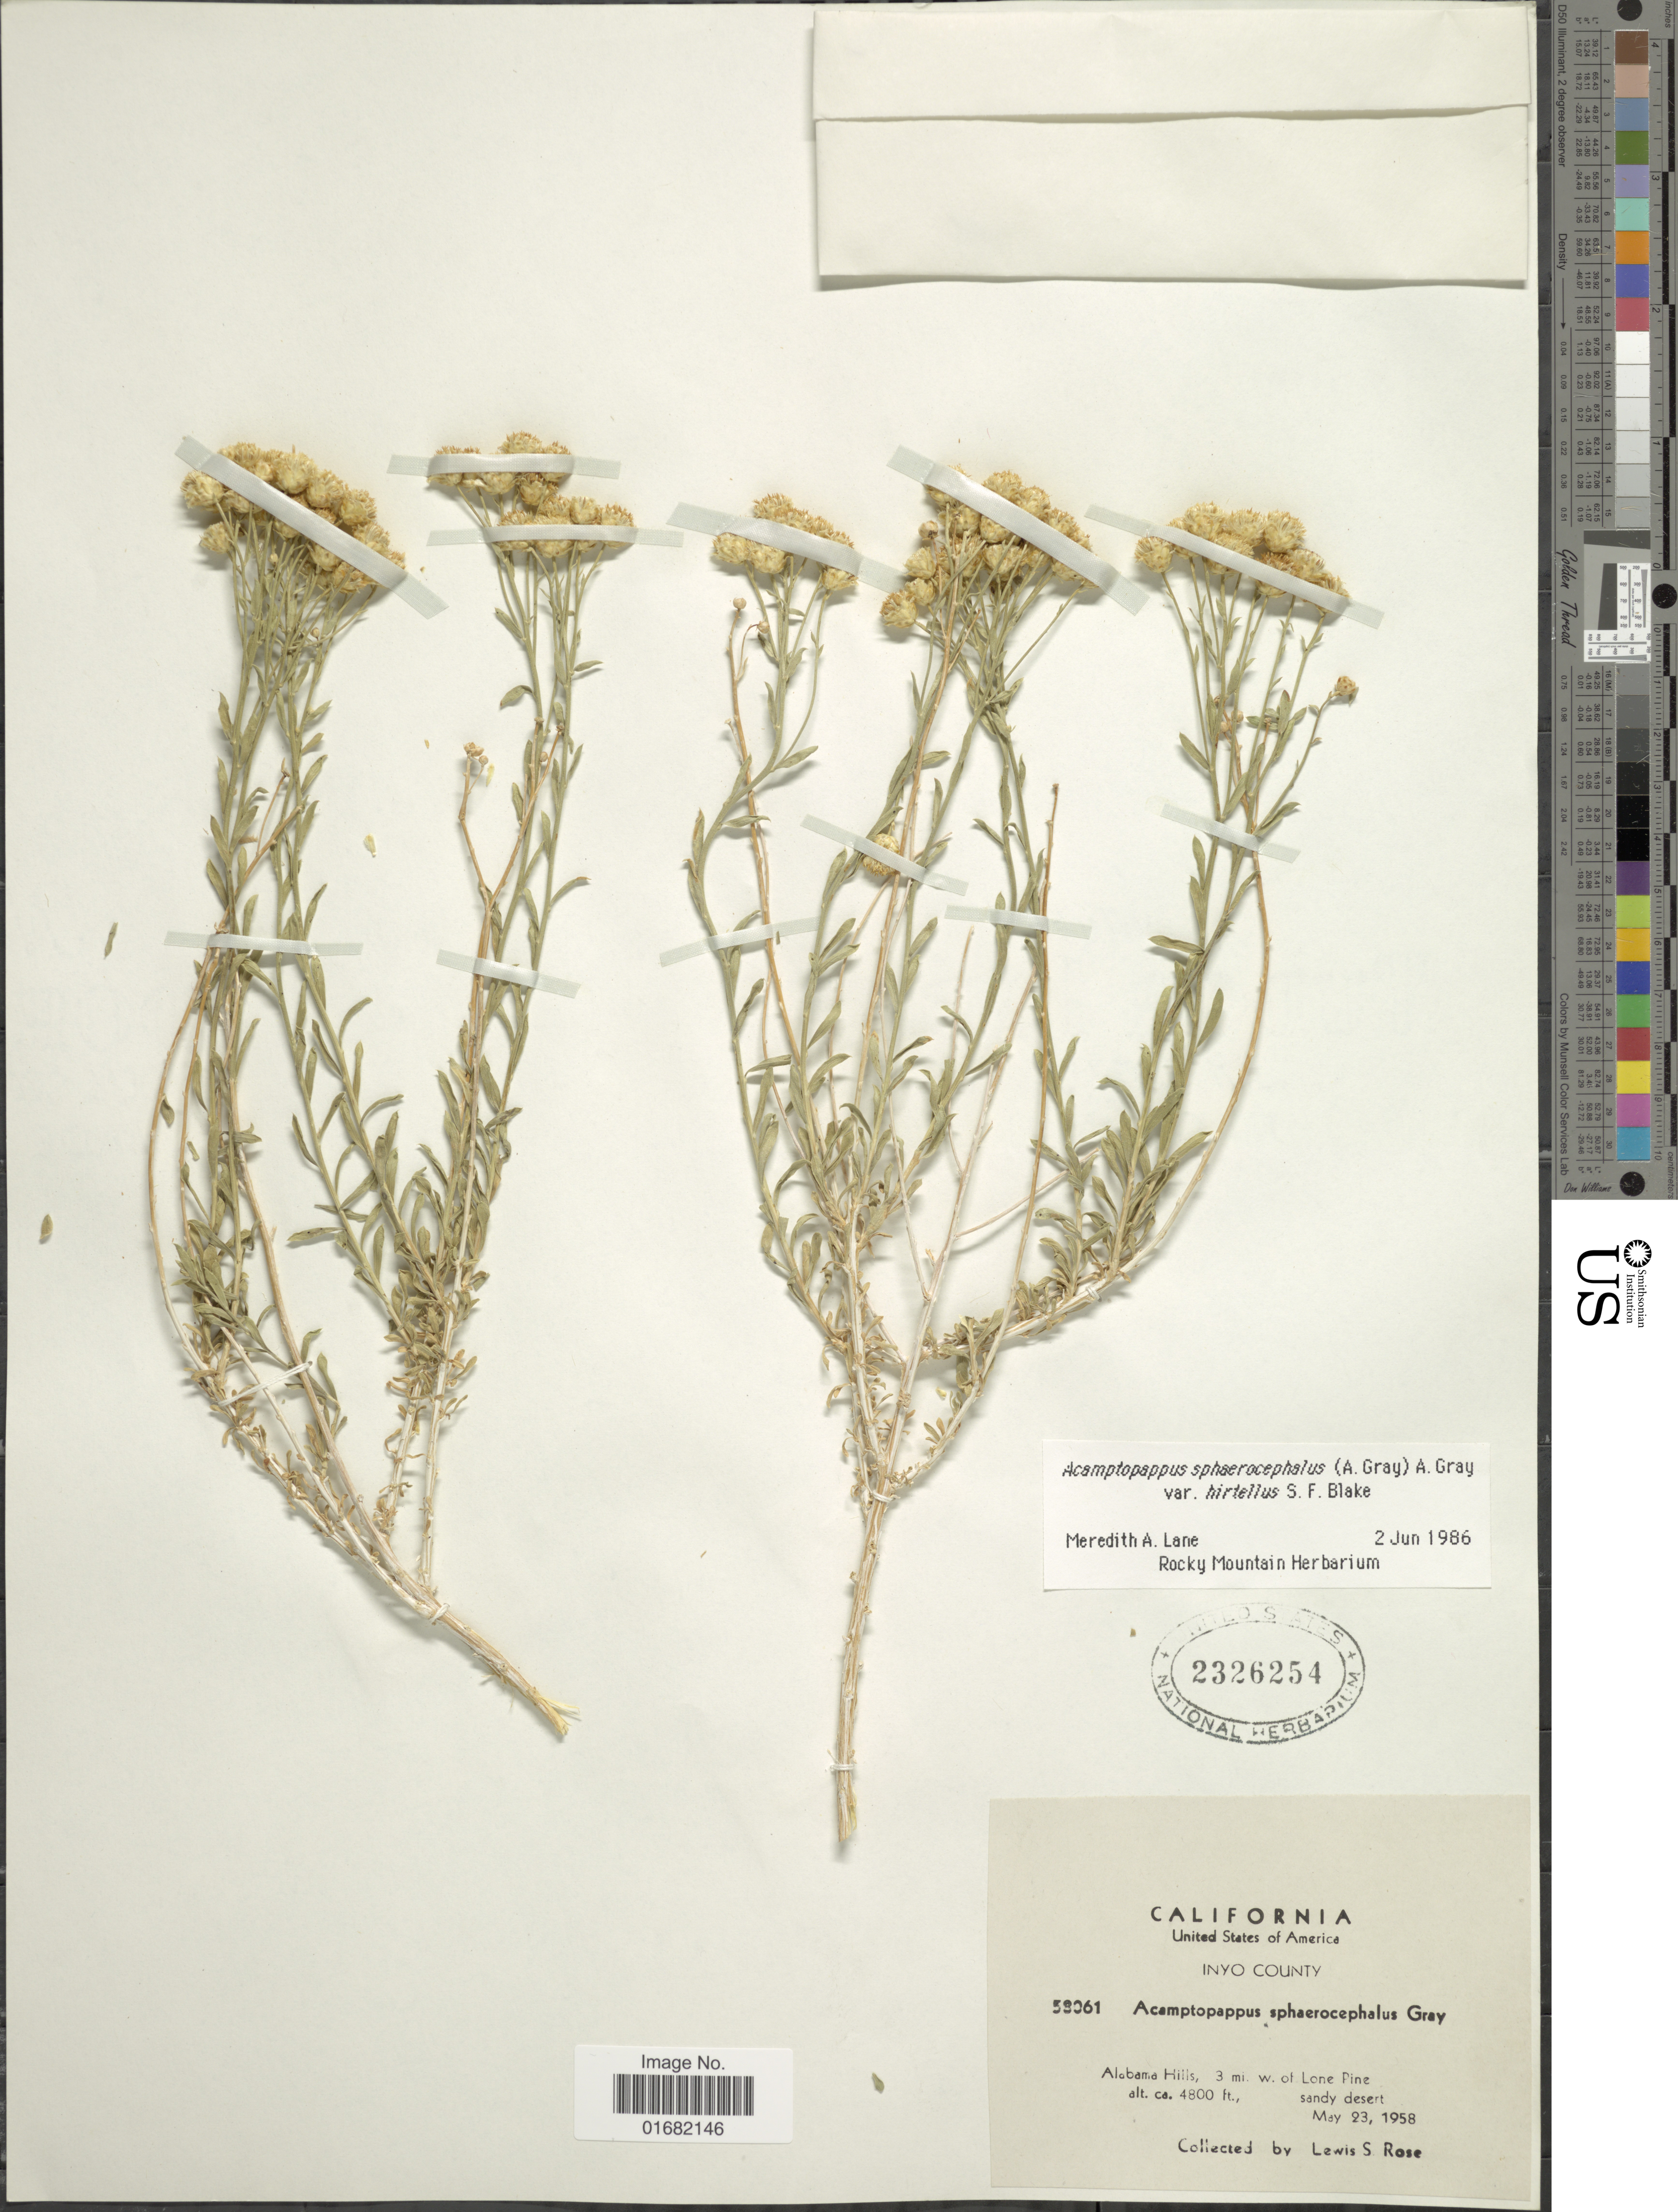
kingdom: Plantae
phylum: Tracheophyta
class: Magnoliopsida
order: Asterales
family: Asteraceae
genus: Acamptopappus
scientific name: Acamptopappus sphaerocephalus var. hirtellus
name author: S.F. Blake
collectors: L. S. Rose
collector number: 58061*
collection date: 1958-05-23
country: United States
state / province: California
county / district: Inyo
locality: Inyo County. Alabama Hills, 3 mi. w. of Lone Pine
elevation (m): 1463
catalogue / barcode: US 2326254